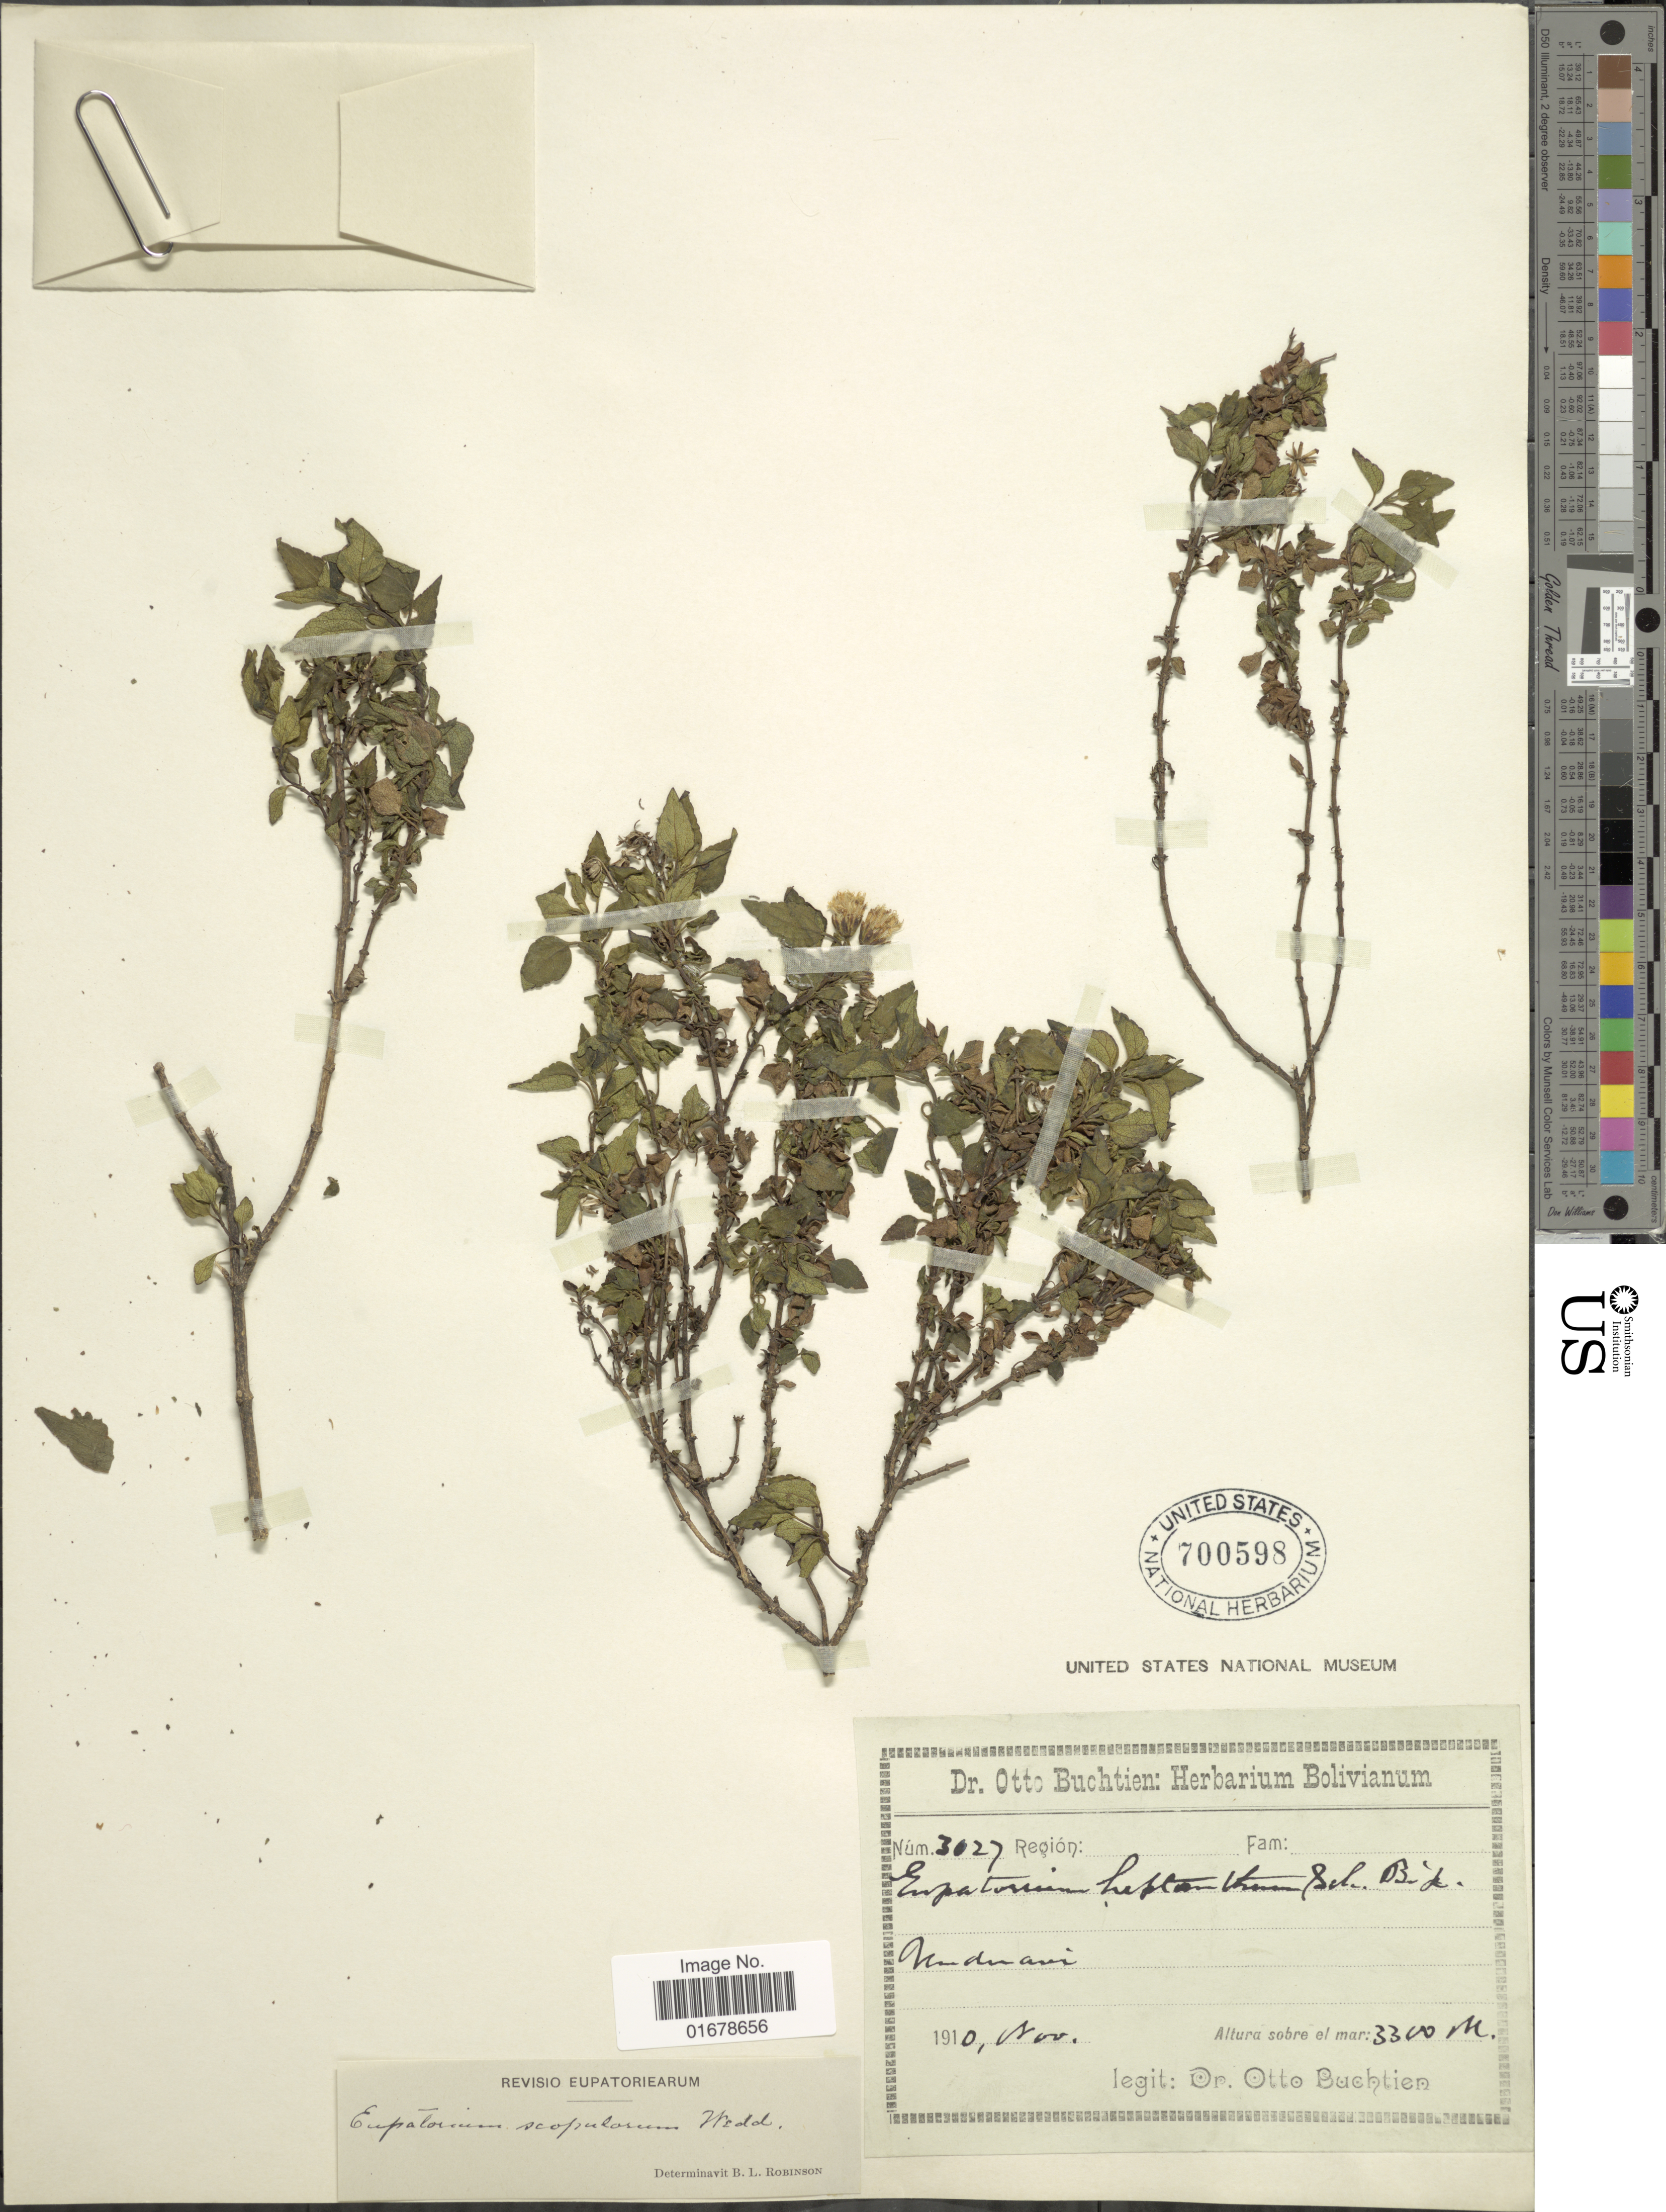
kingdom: Plantae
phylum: Tracheophyta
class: Magnoliopsida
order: Asterales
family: Asteraceae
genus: Ageratina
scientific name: Ageratina scopulorum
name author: (Wedd.) R.M. King & H. Rob.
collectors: O. Buchtien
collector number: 3027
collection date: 1910-11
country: Bolivia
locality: Unduavi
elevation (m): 1006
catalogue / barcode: US 700598